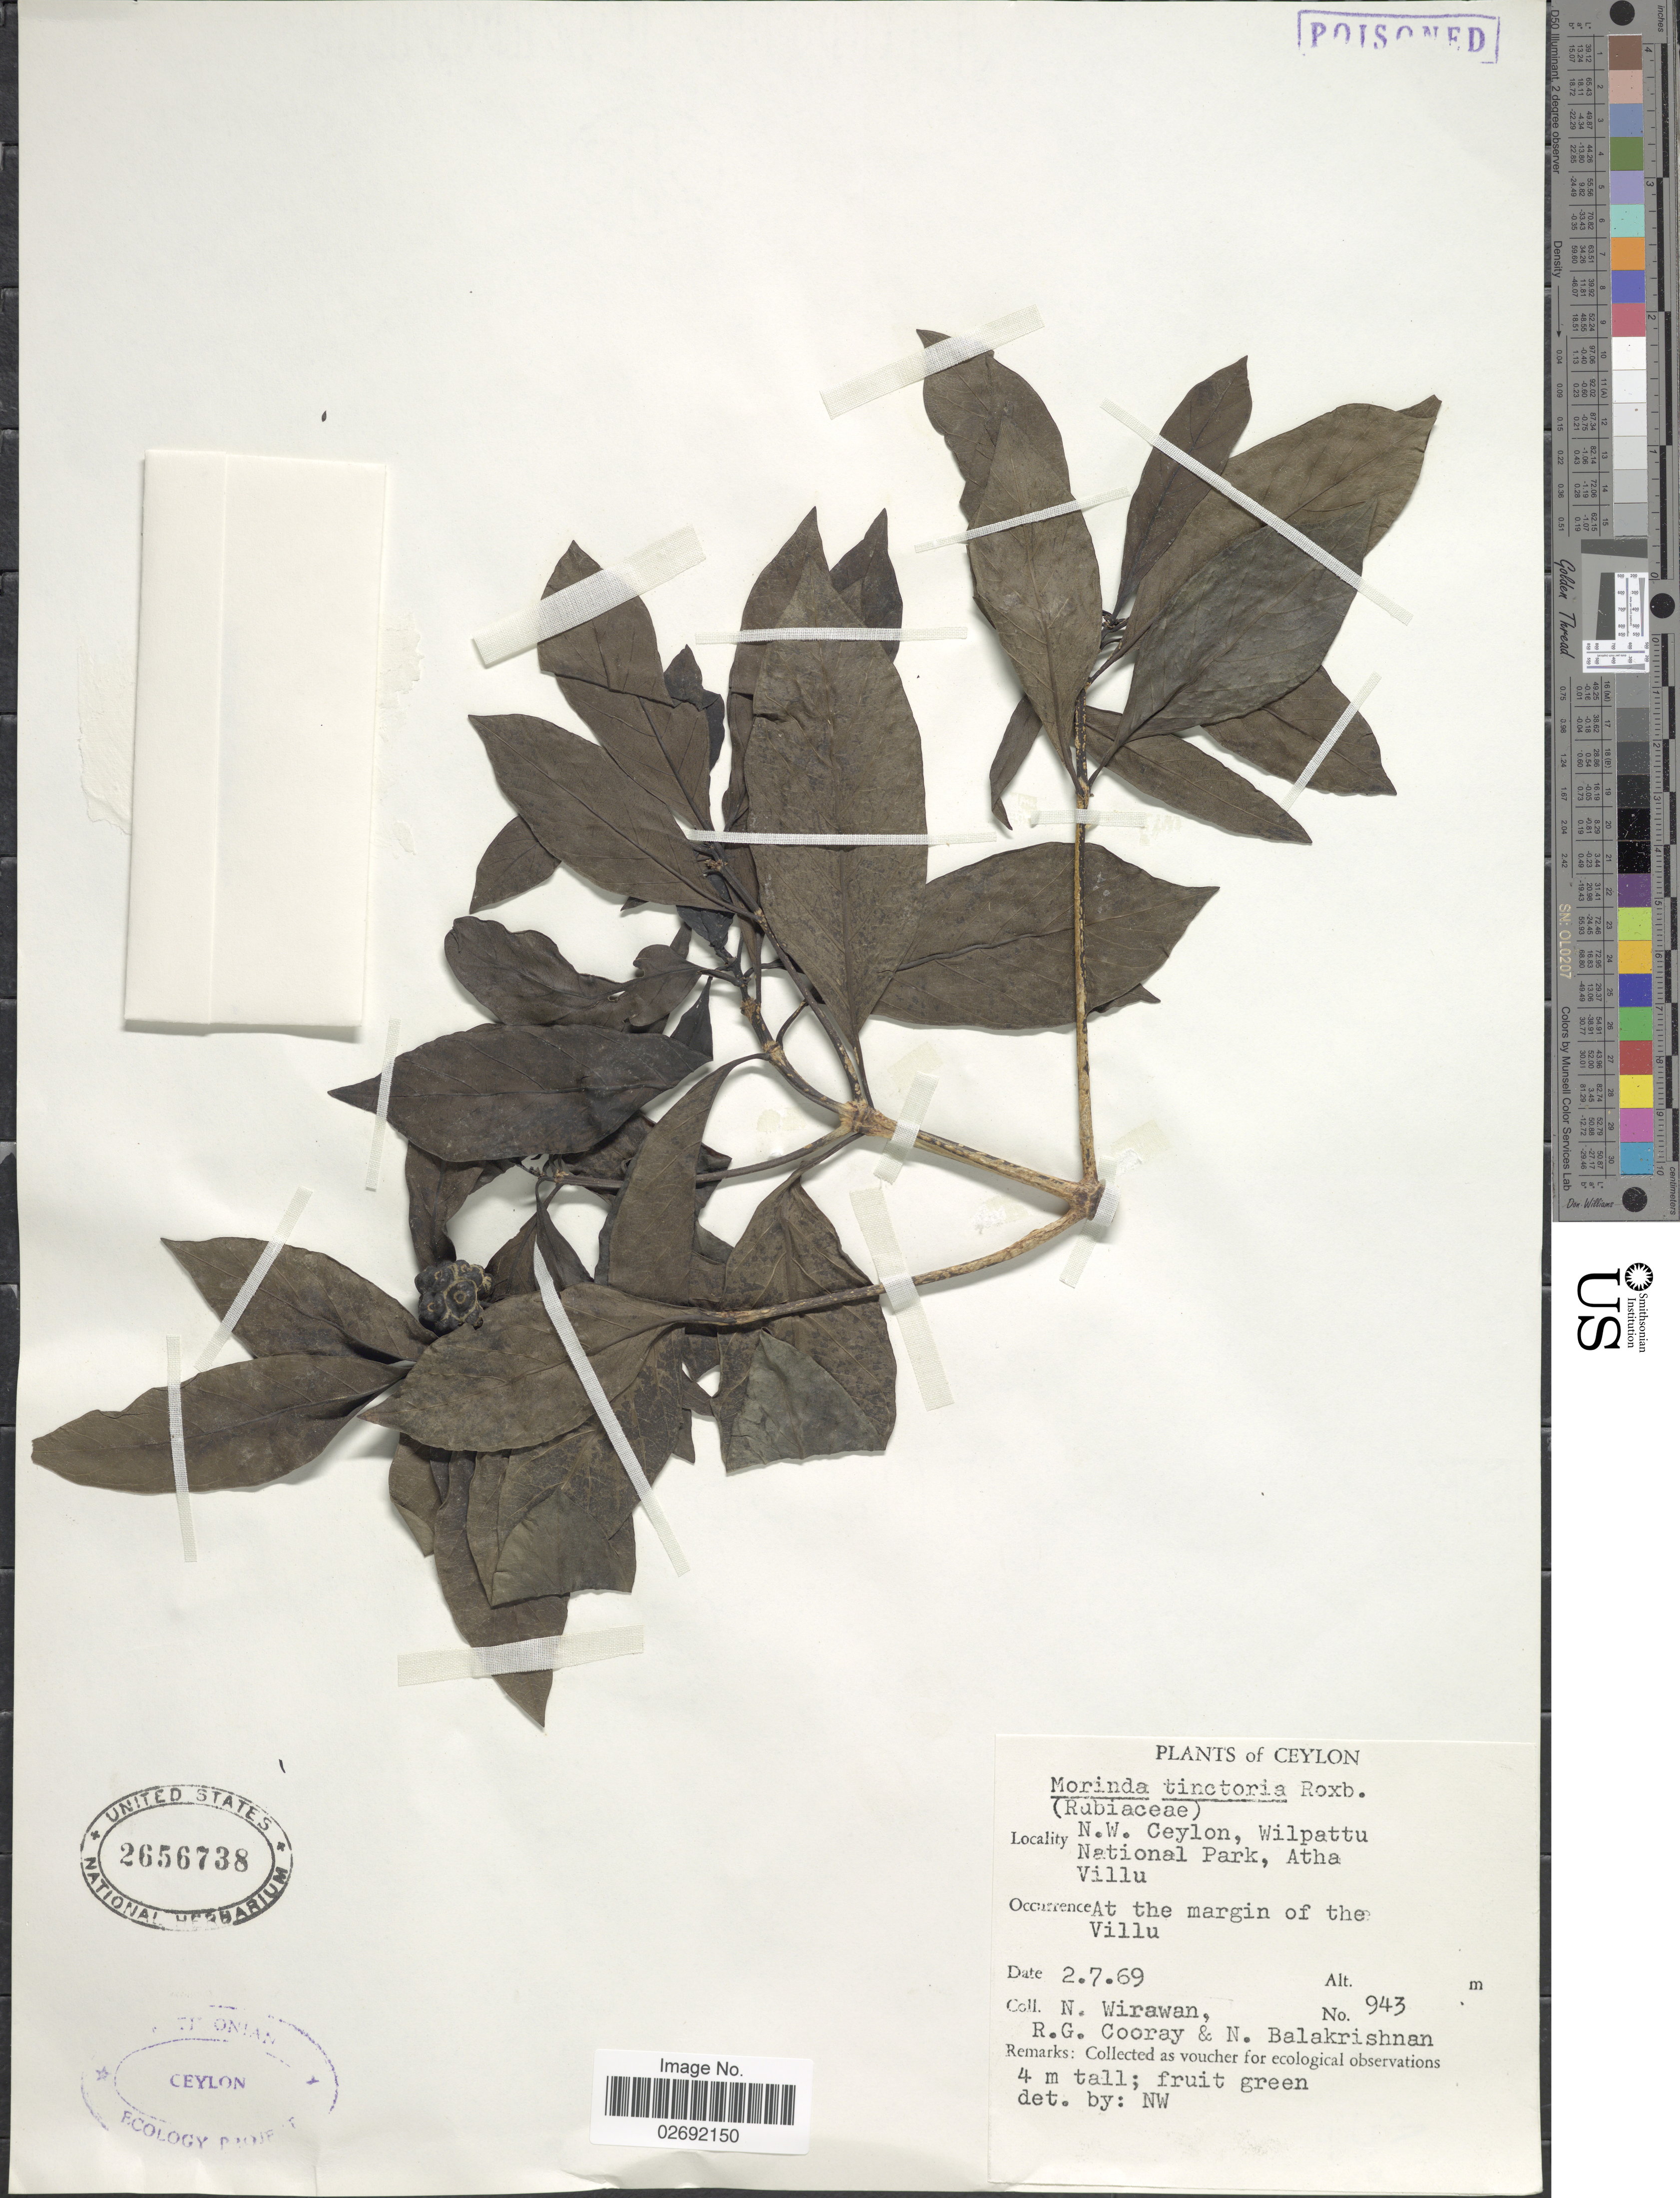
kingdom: Plantae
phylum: Tracheophyta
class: Magnoliopsida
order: Gentianales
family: Rubiaceae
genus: Morinda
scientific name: Morinda coreia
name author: Buch.-Ham.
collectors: N. Wirawan, R. Cooray & N. Balakrishnan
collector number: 943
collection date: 1969-07-02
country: Sri Lanka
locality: Ceylon, N.W. Ceylon, Wilpattu National Park, Atha Villu, At the margin of the Villu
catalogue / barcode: US 2656738